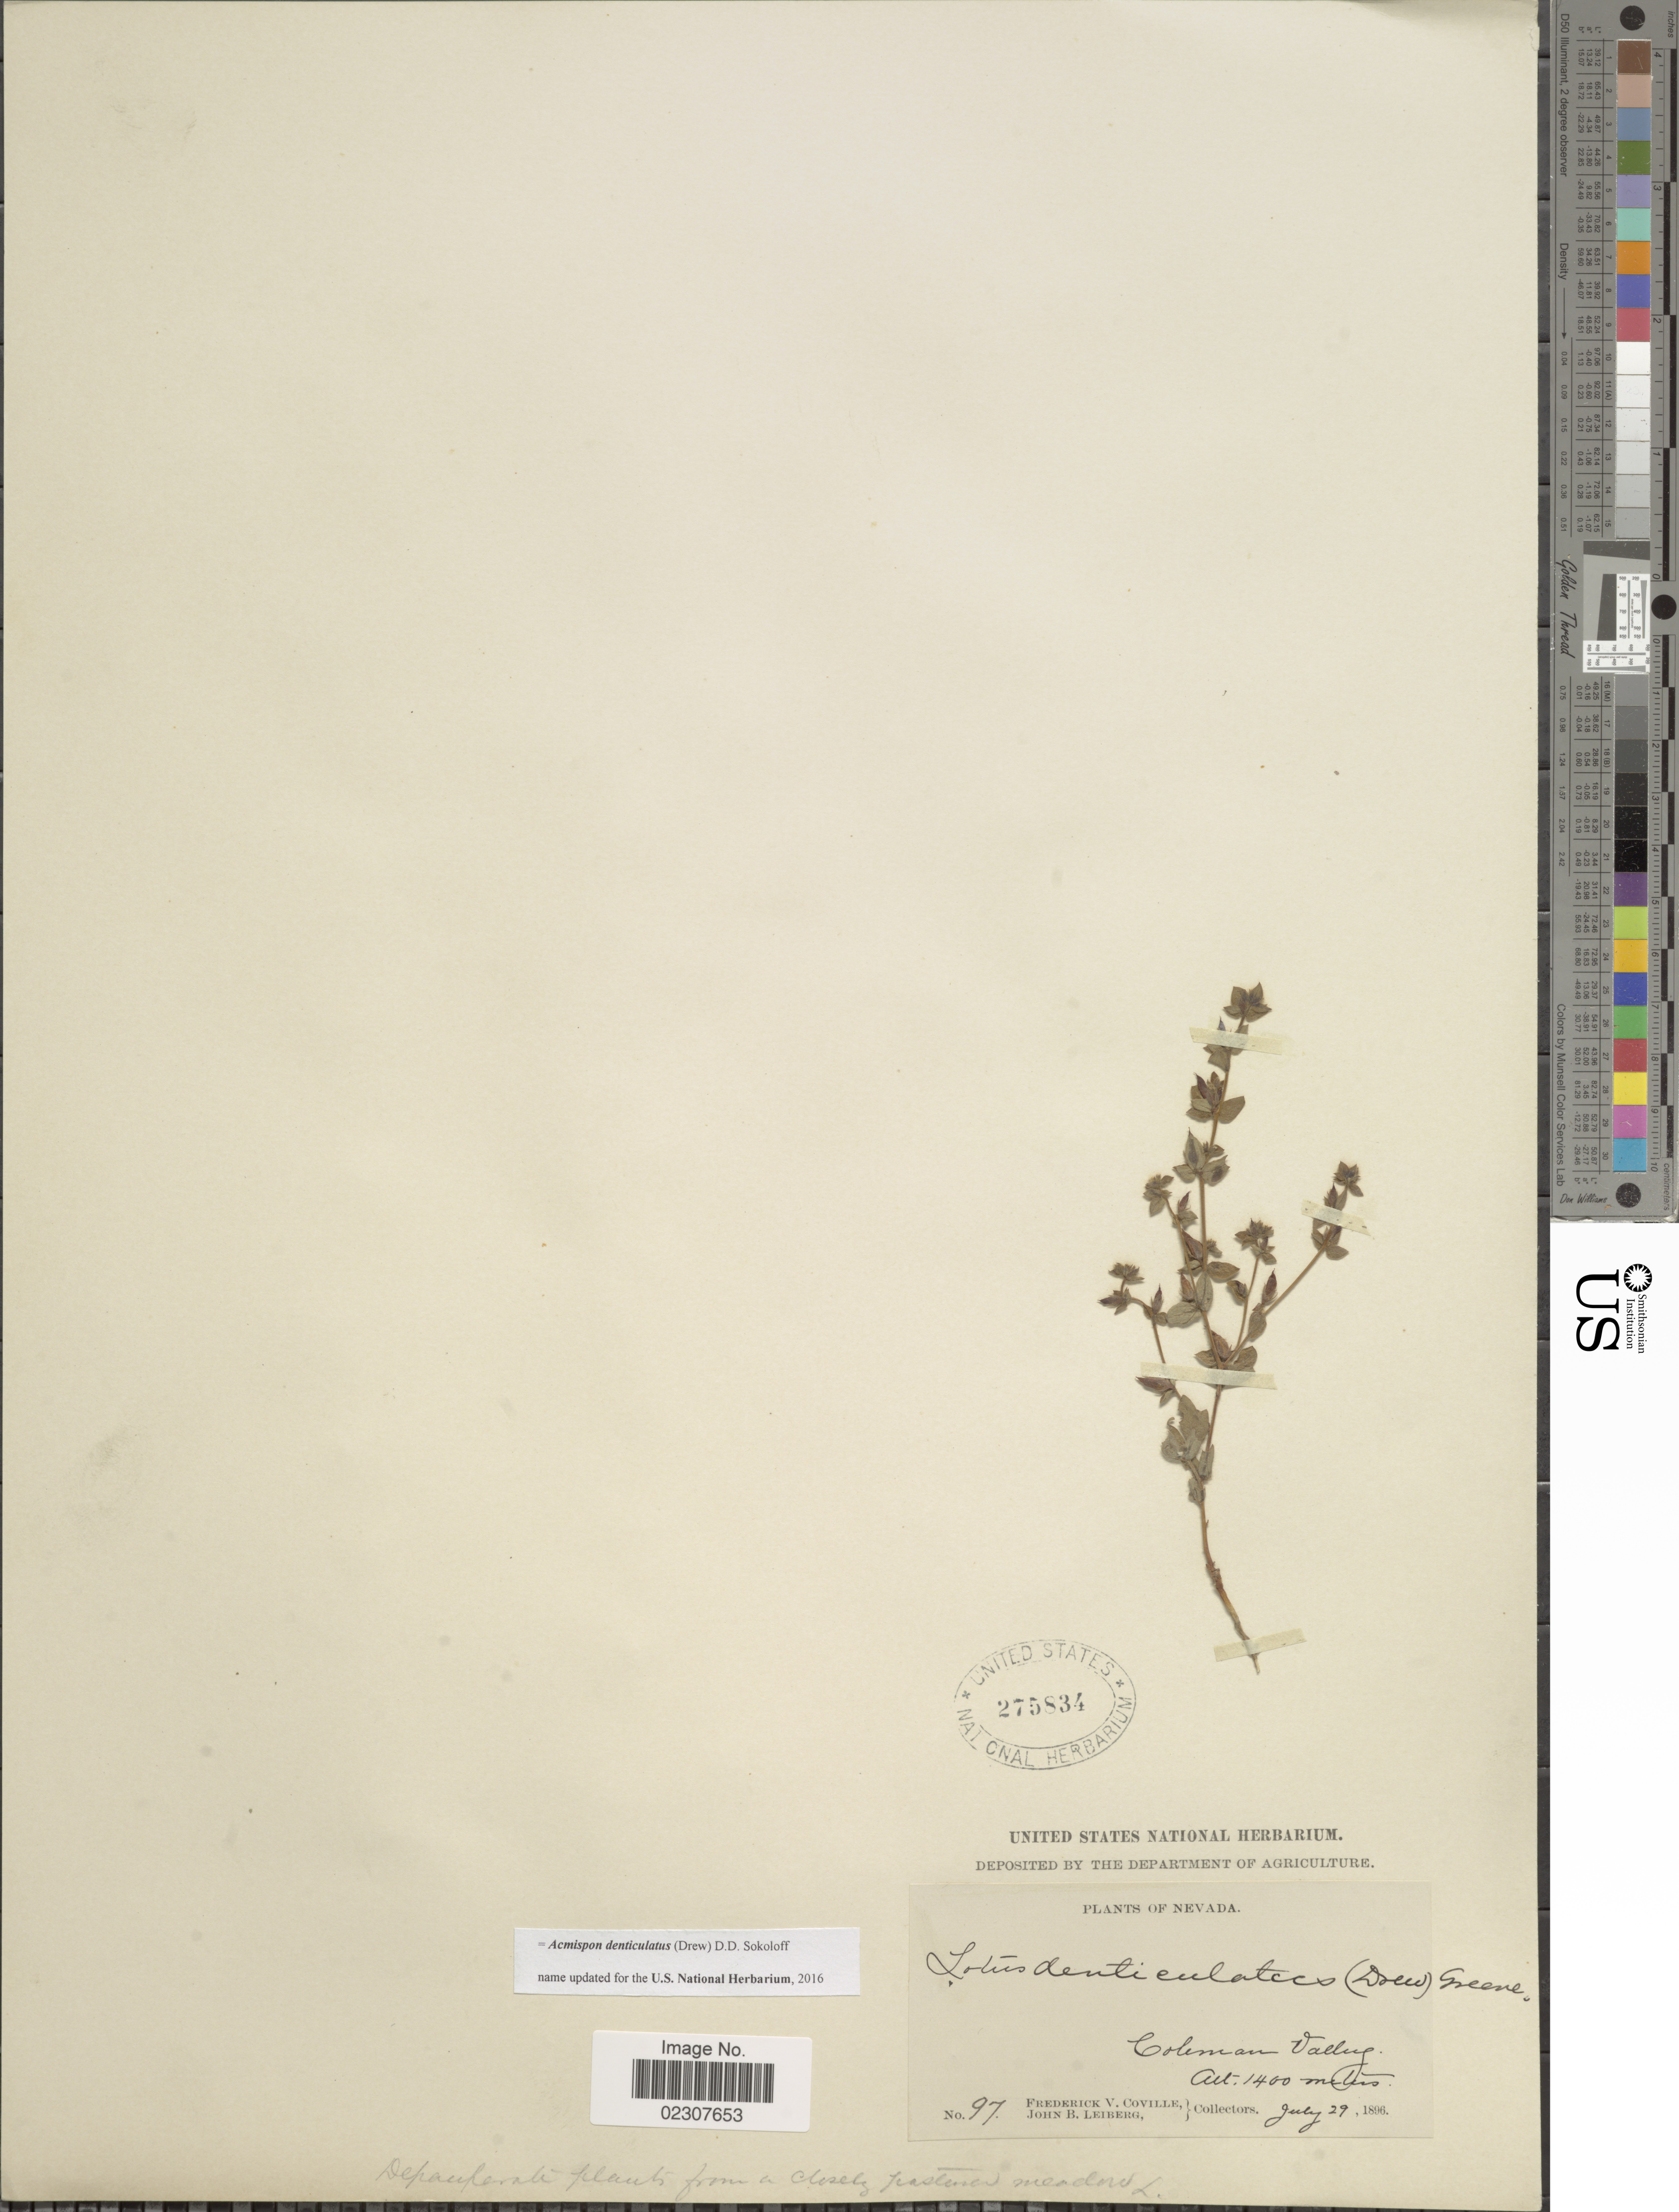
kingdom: Plantae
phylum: Tracheophyta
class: Magnoliopsida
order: Fabales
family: Fabaceae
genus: Acmispon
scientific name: Acmispon denticulatus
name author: (Drew) D.D. Sokoloff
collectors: F. V. Coville & J. B. Leiberg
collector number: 97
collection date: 1896-07-29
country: United States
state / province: Nevada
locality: Coleman Valley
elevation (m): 1400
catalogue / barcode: US 275834